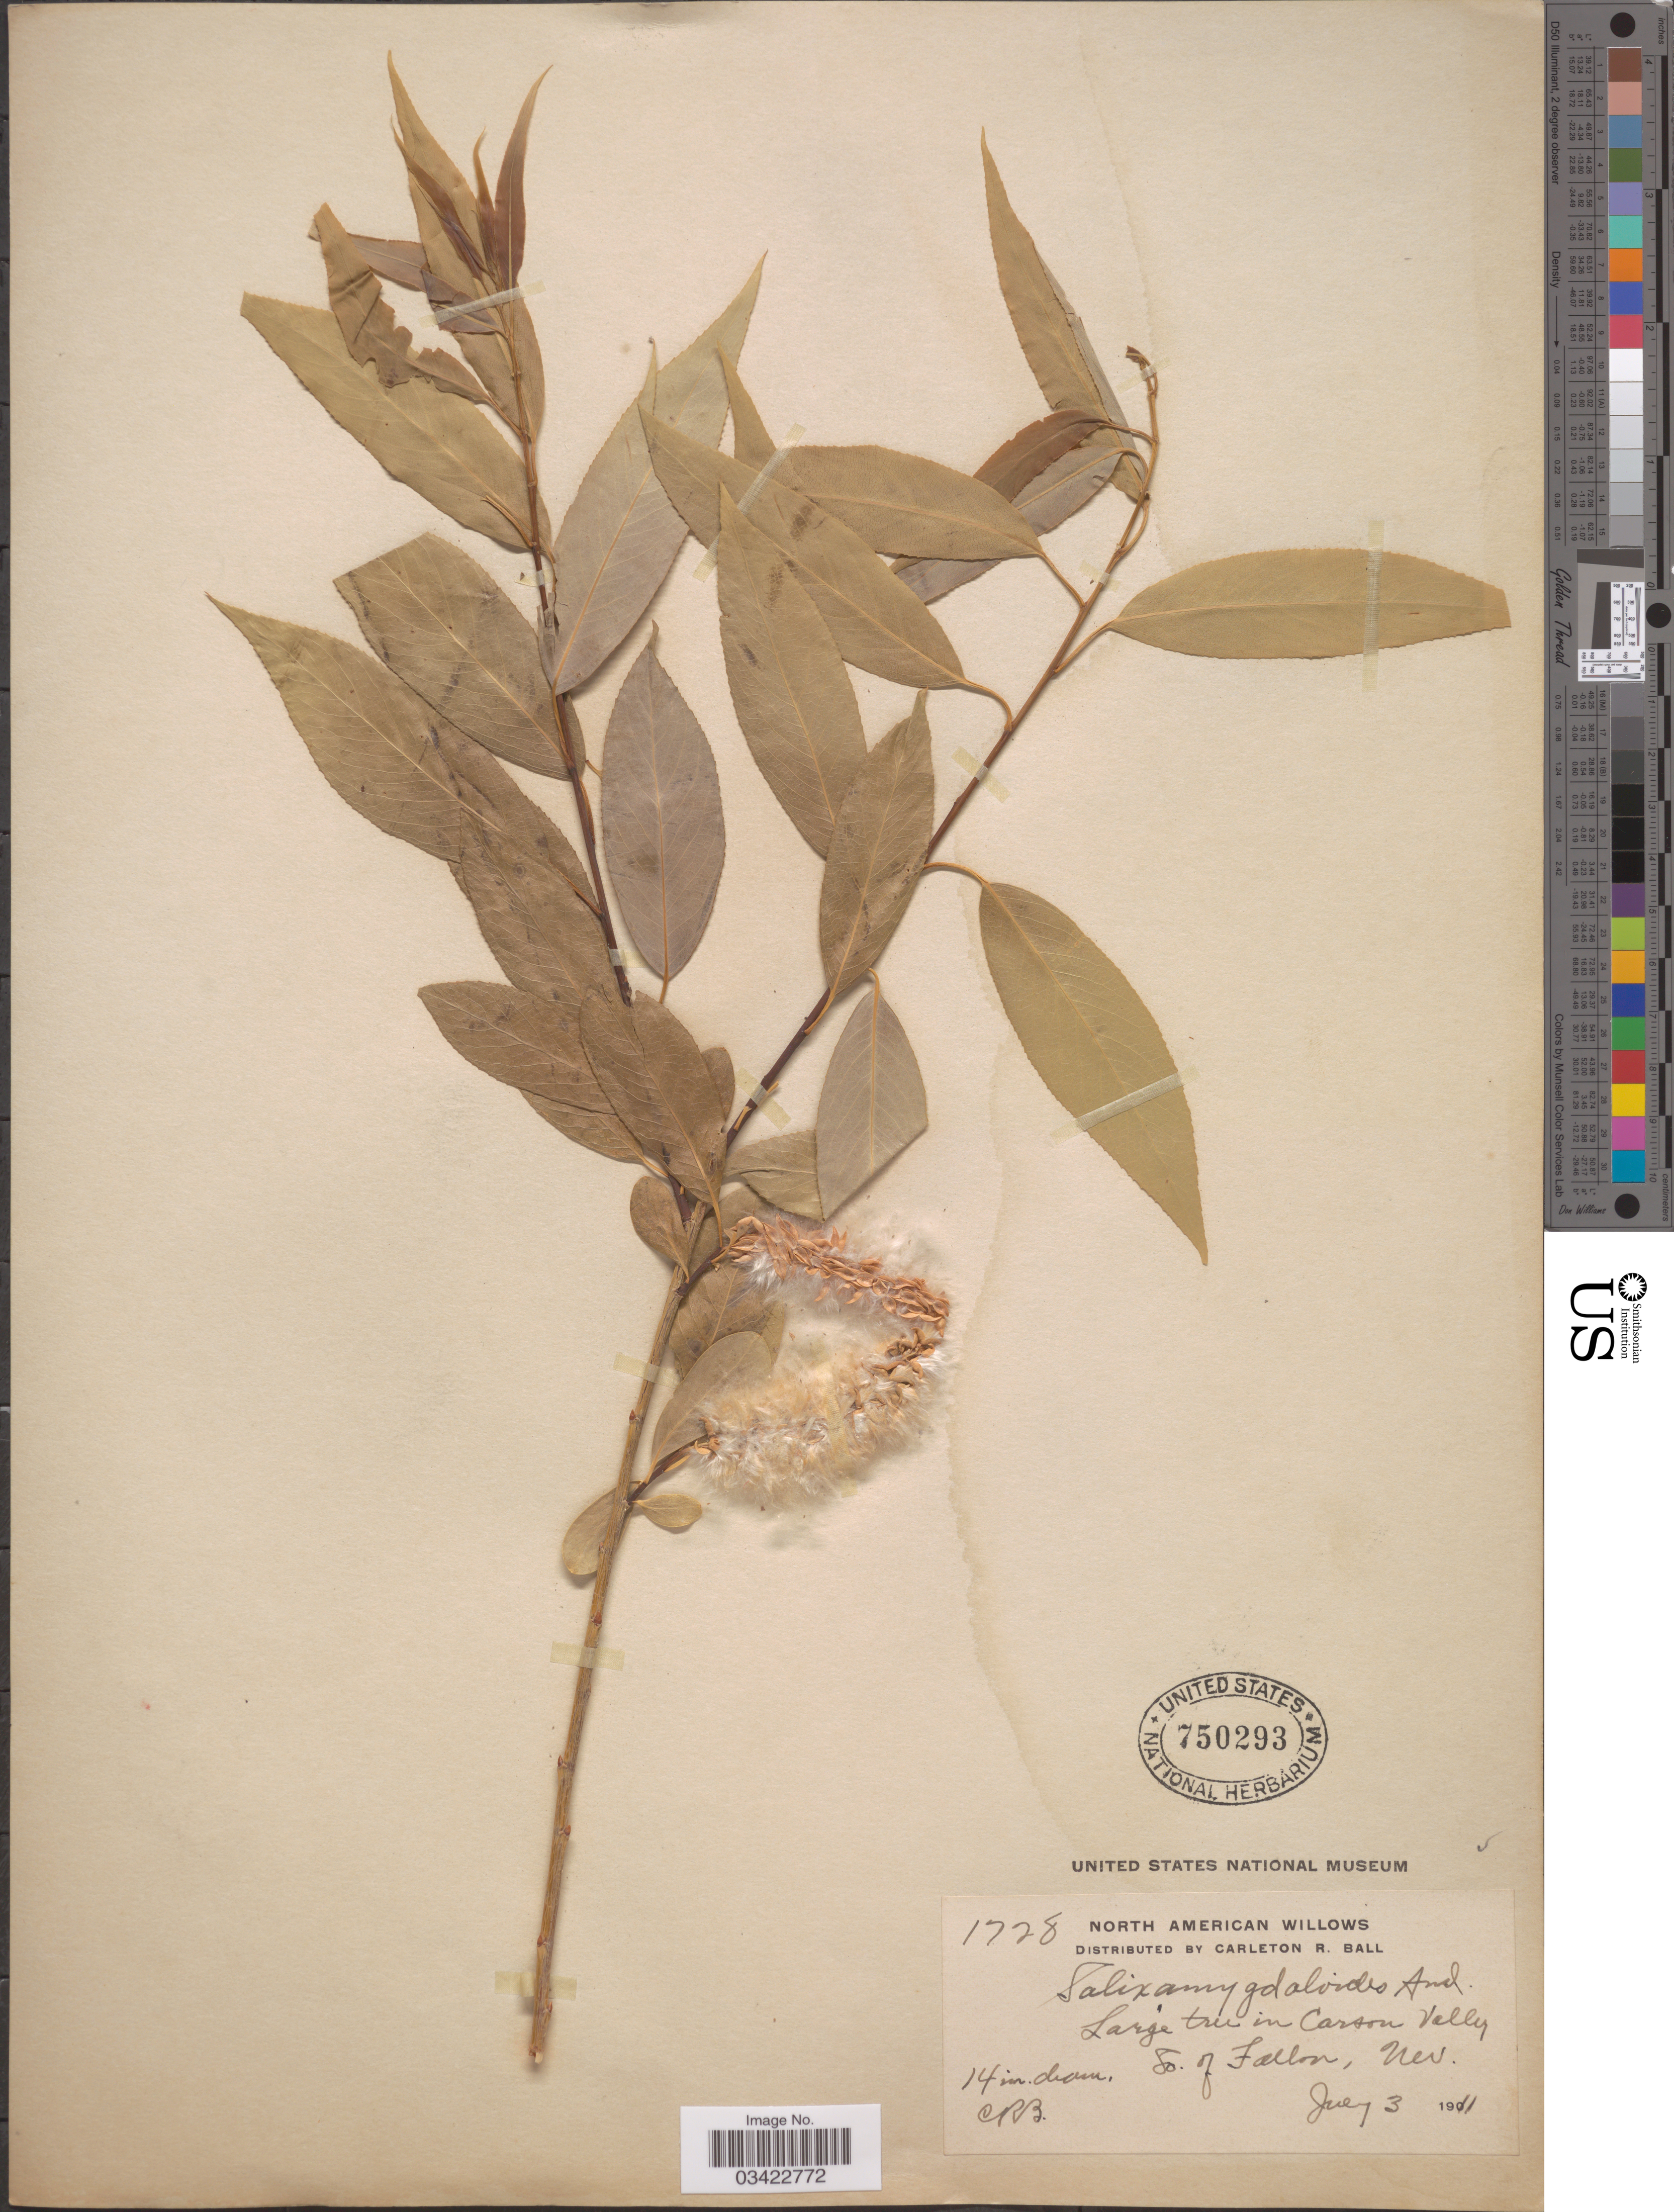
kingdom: Plantae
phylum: Tracheophyta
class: Magnoliopsida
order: Malpighiales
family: Salicaceae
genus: Salix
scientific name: Salix amygdaloides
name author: Andersson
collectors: C. R. Ball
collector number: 1728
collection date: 1911-07-03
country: United States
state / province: Nevada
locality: In Carson Valley So. of Falcon.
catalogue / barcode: US 750293